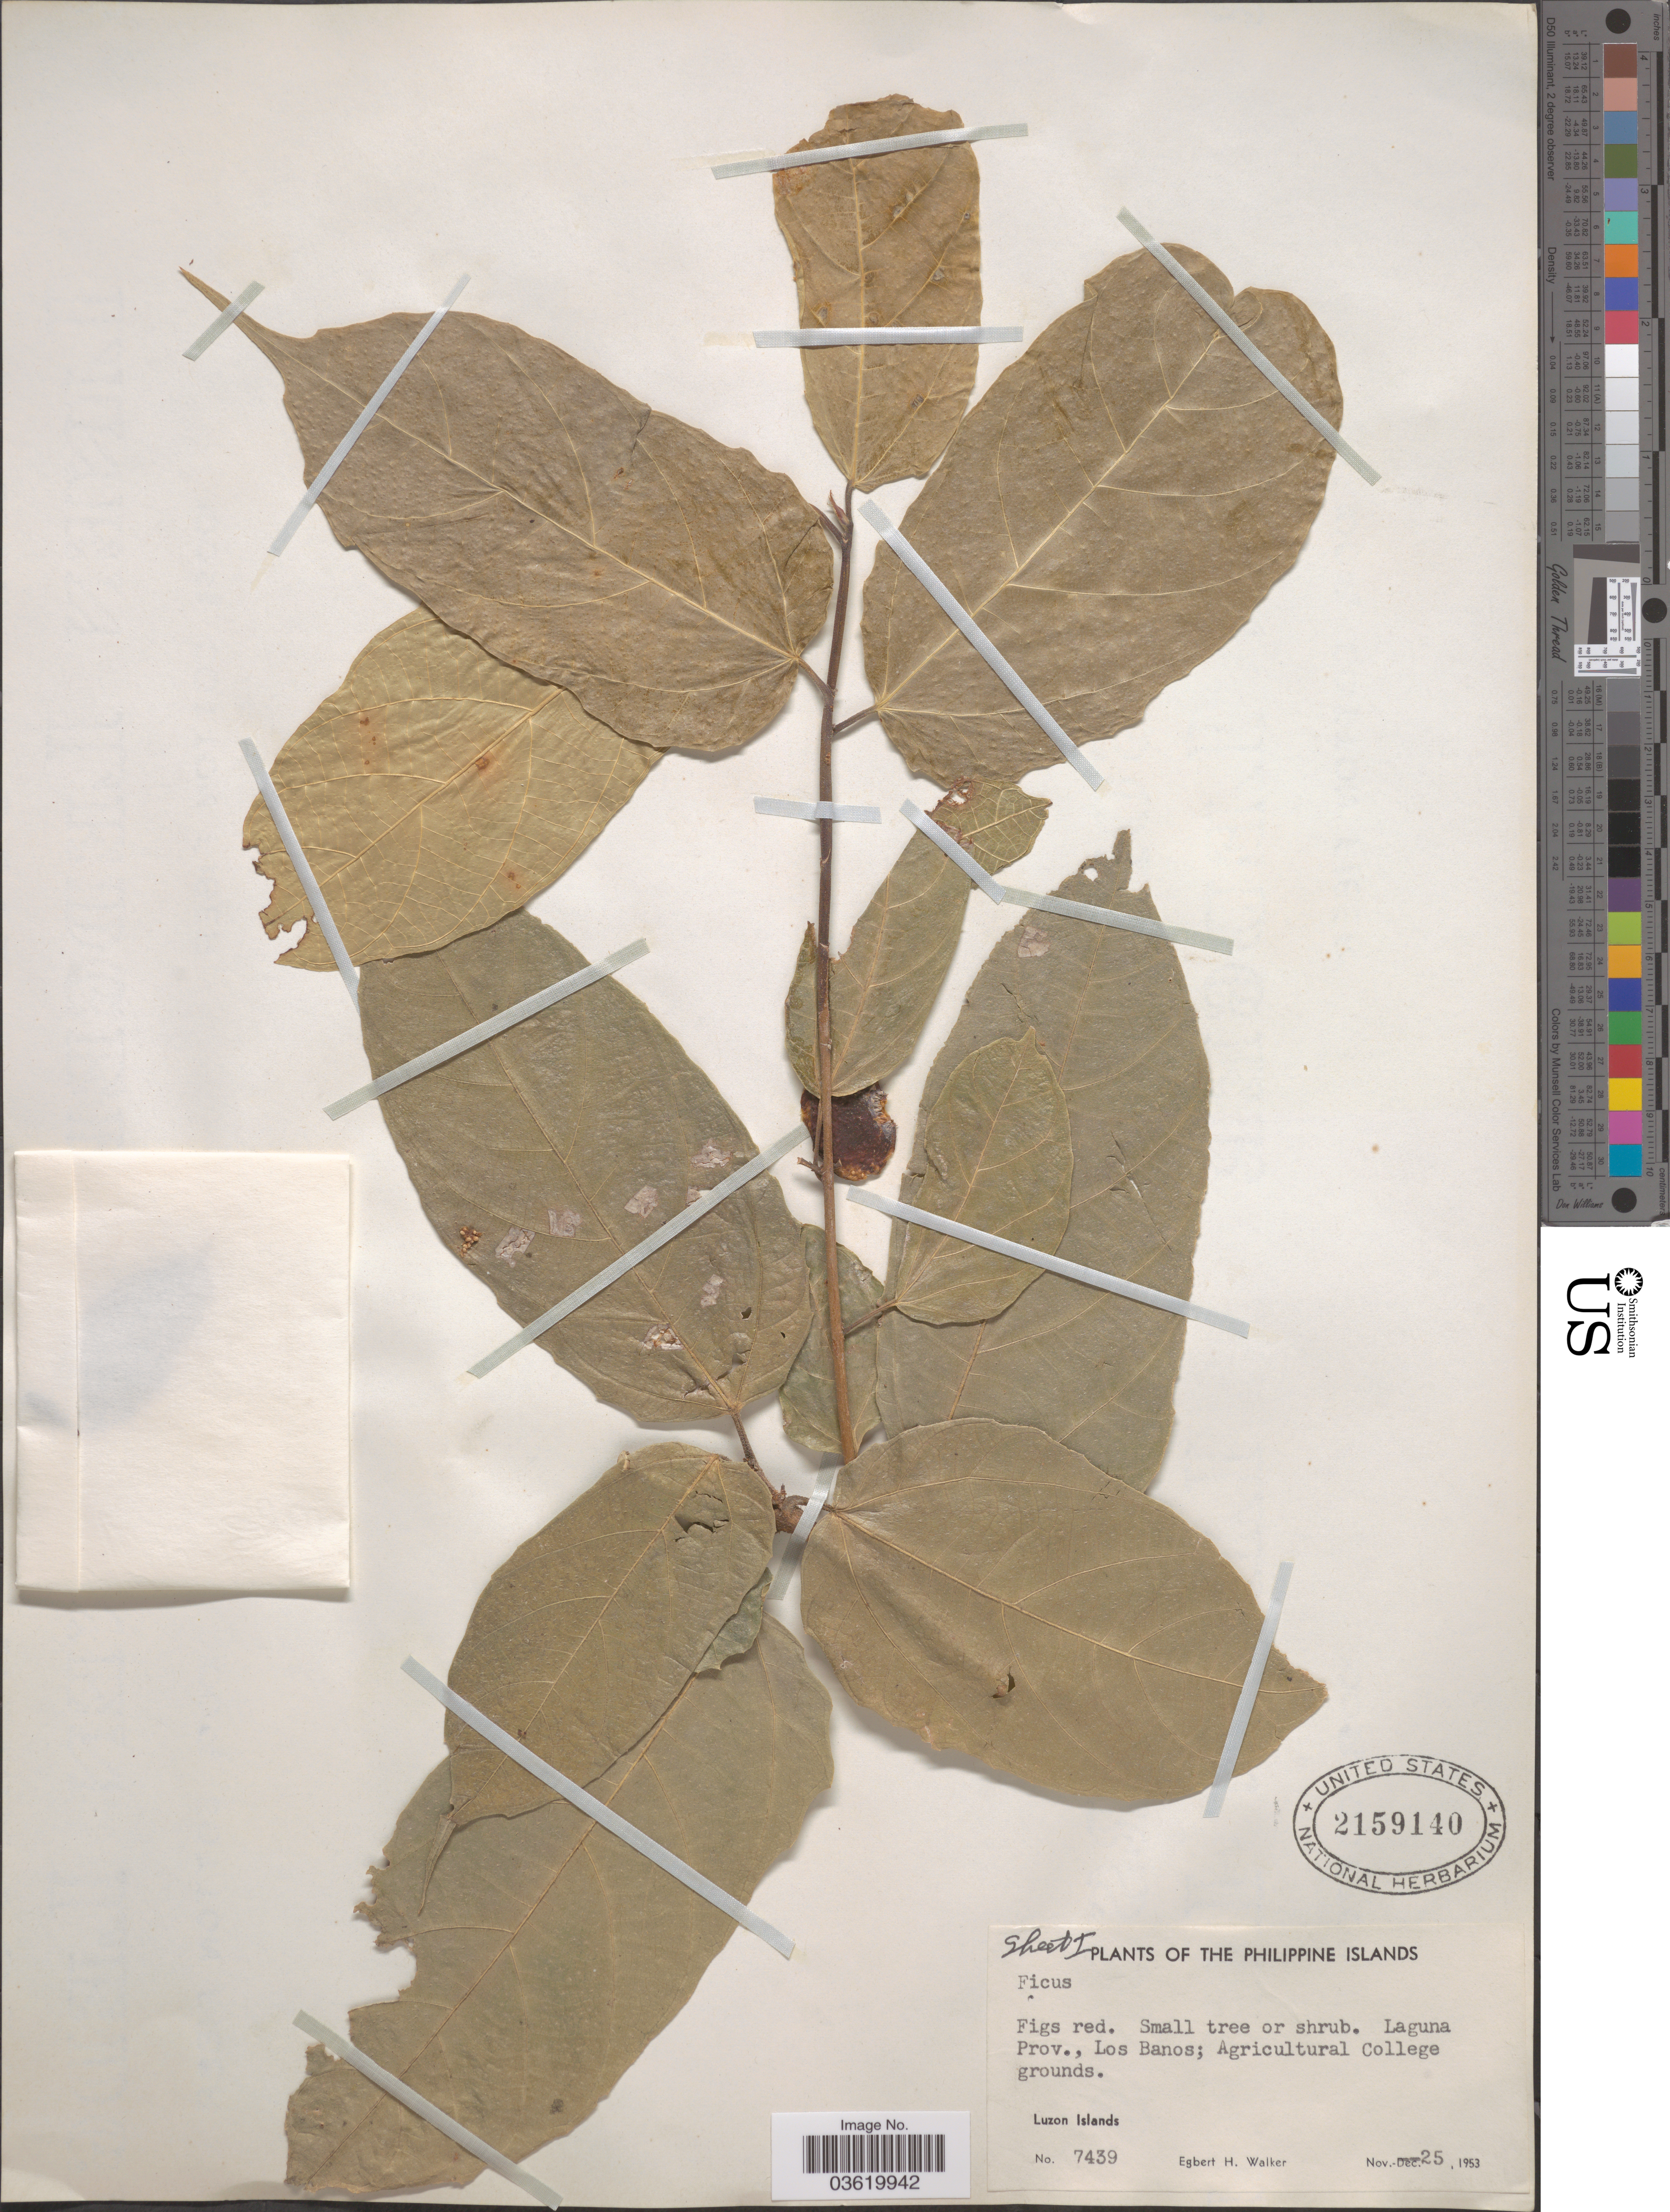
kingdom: Plantae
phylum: Tracheophyta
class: Magnoliopsida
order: Rosales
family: Moraceae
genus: Ficus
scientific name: Ficus sp.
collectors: E. H. Walker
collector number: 7439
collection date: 1953-11-25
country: Philippines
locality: Philippine Islands. Laguna Prov., Los Banos. Luzon Islands.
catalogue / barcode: US 2159140